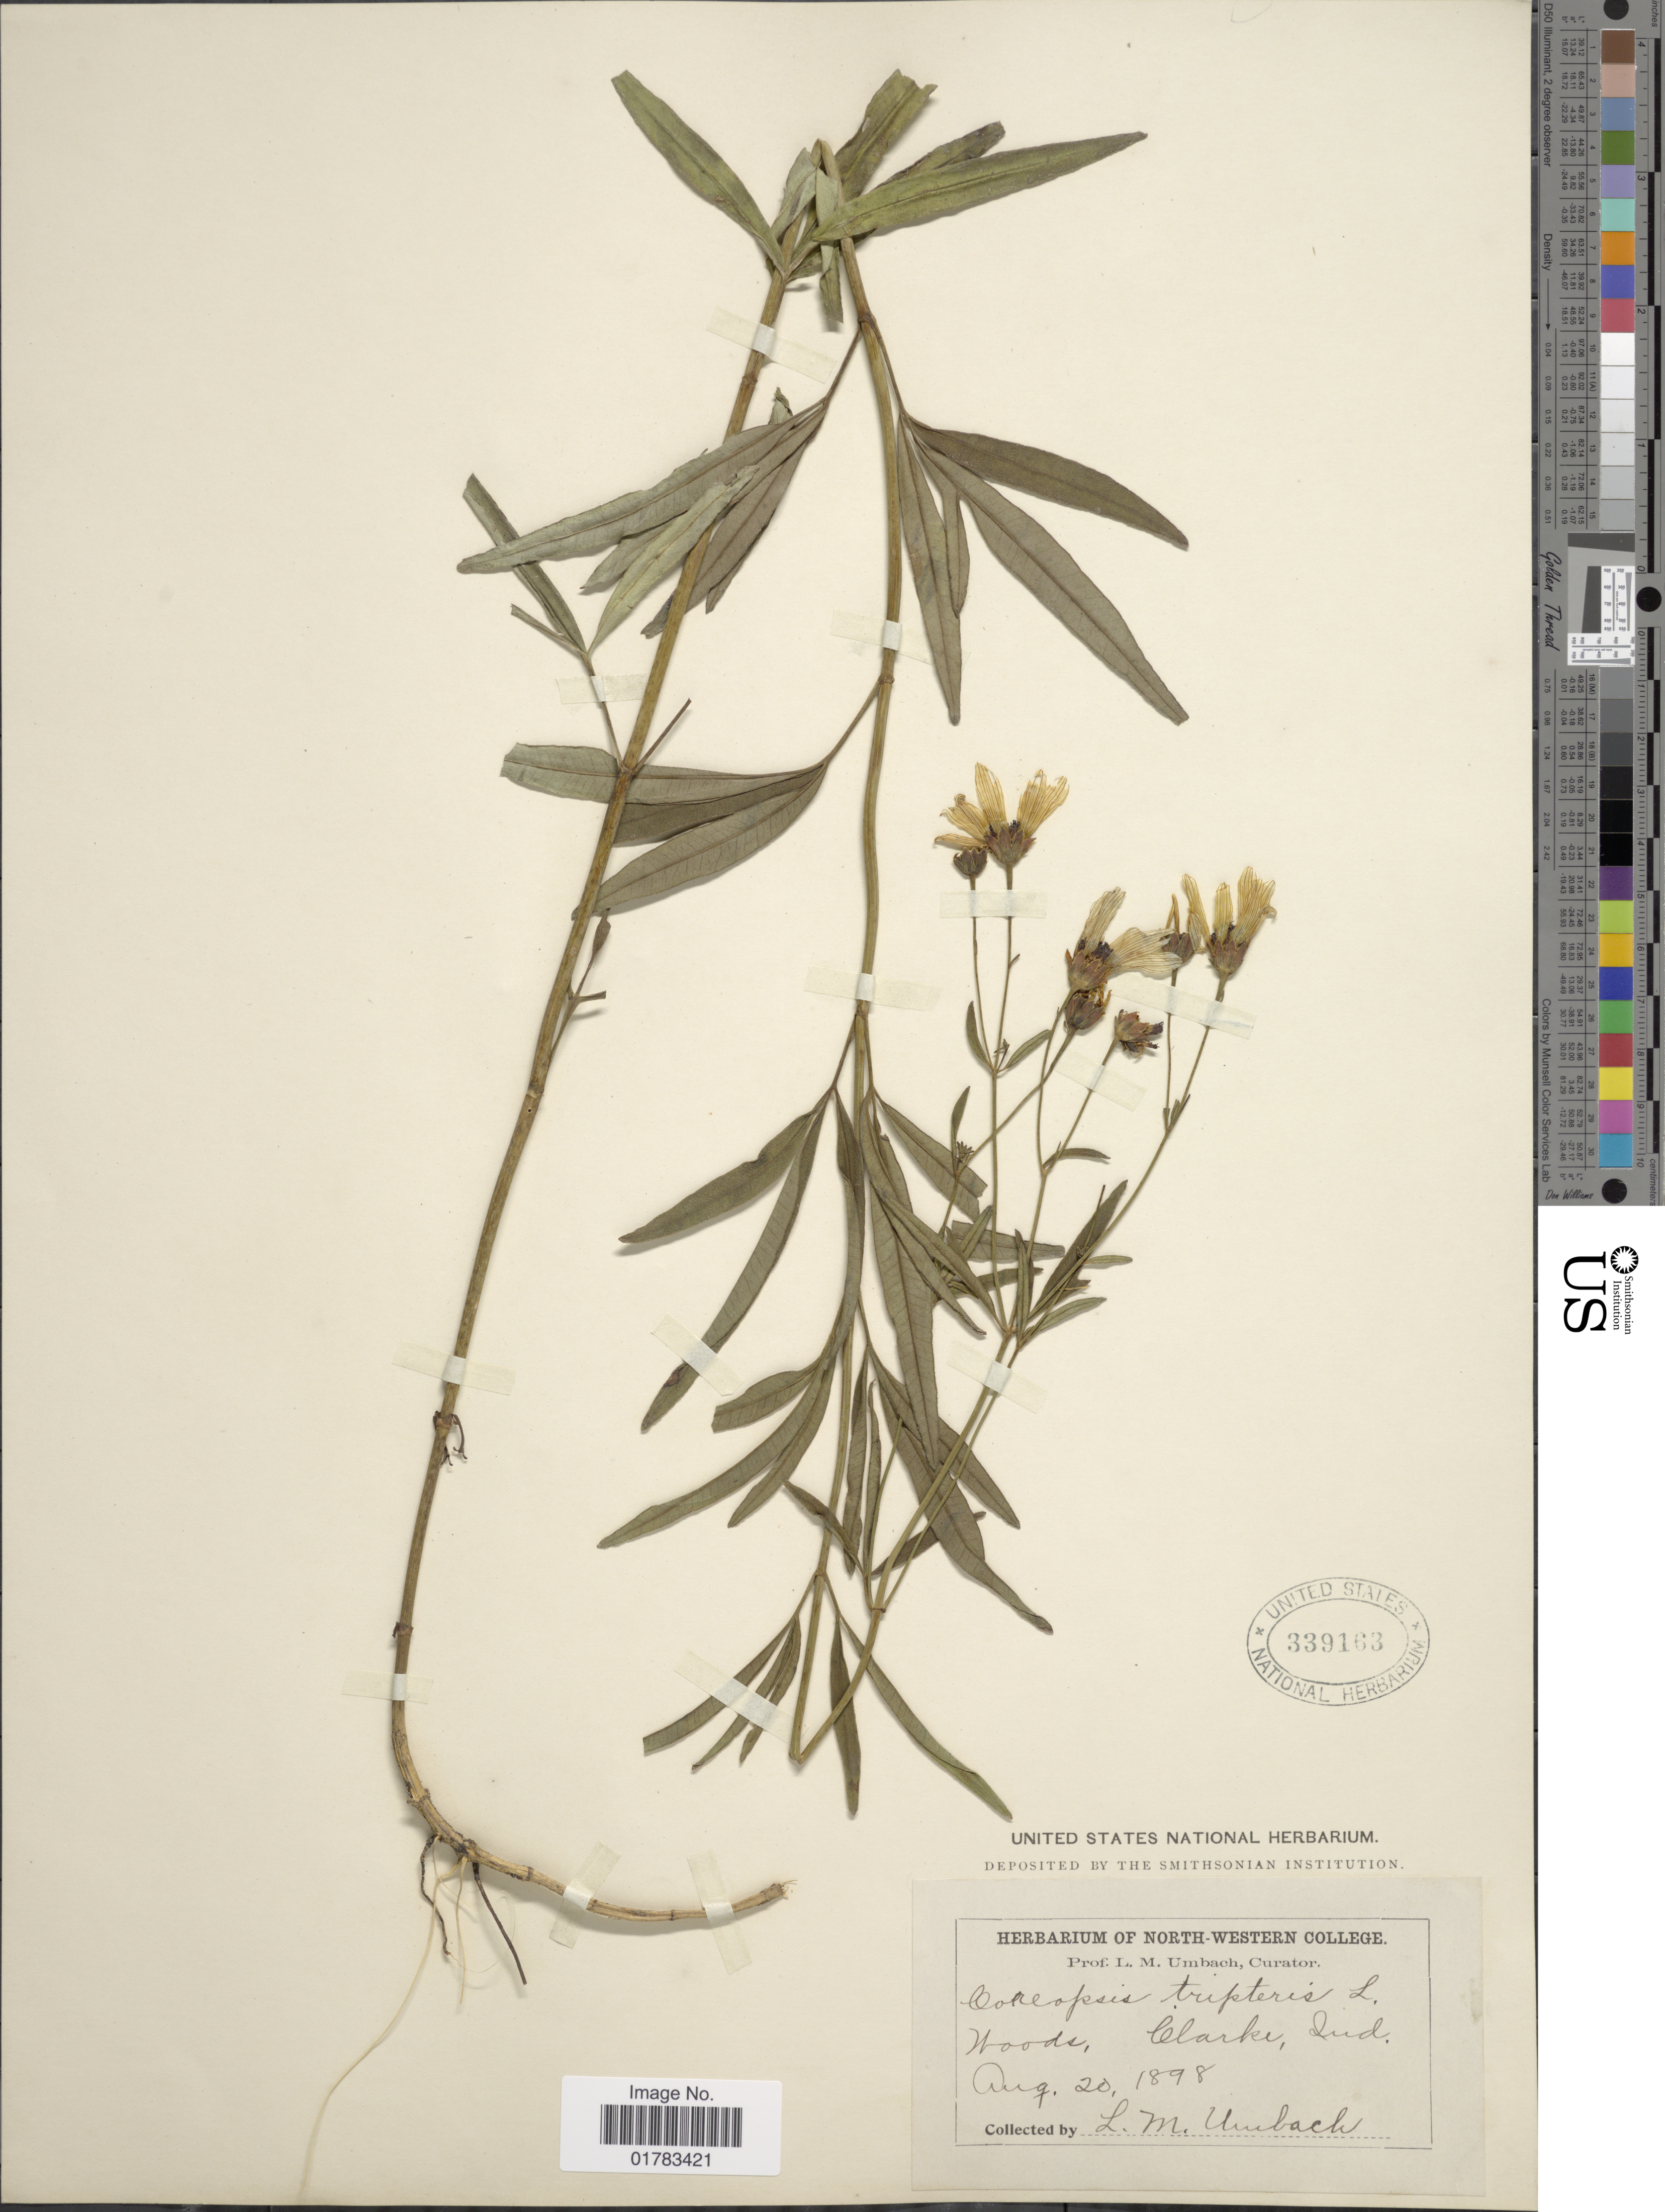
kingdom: Plantae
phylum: Tracheophyta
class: Magnoliopsida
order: Asterales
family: Asteraceae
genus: Coreopsis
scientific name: Coreopsis tripteris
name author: L.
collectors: L. M. Umbach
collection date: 1898-08-20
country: United States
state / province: Indiana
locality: Woods, Clarks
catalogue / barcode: US 339163